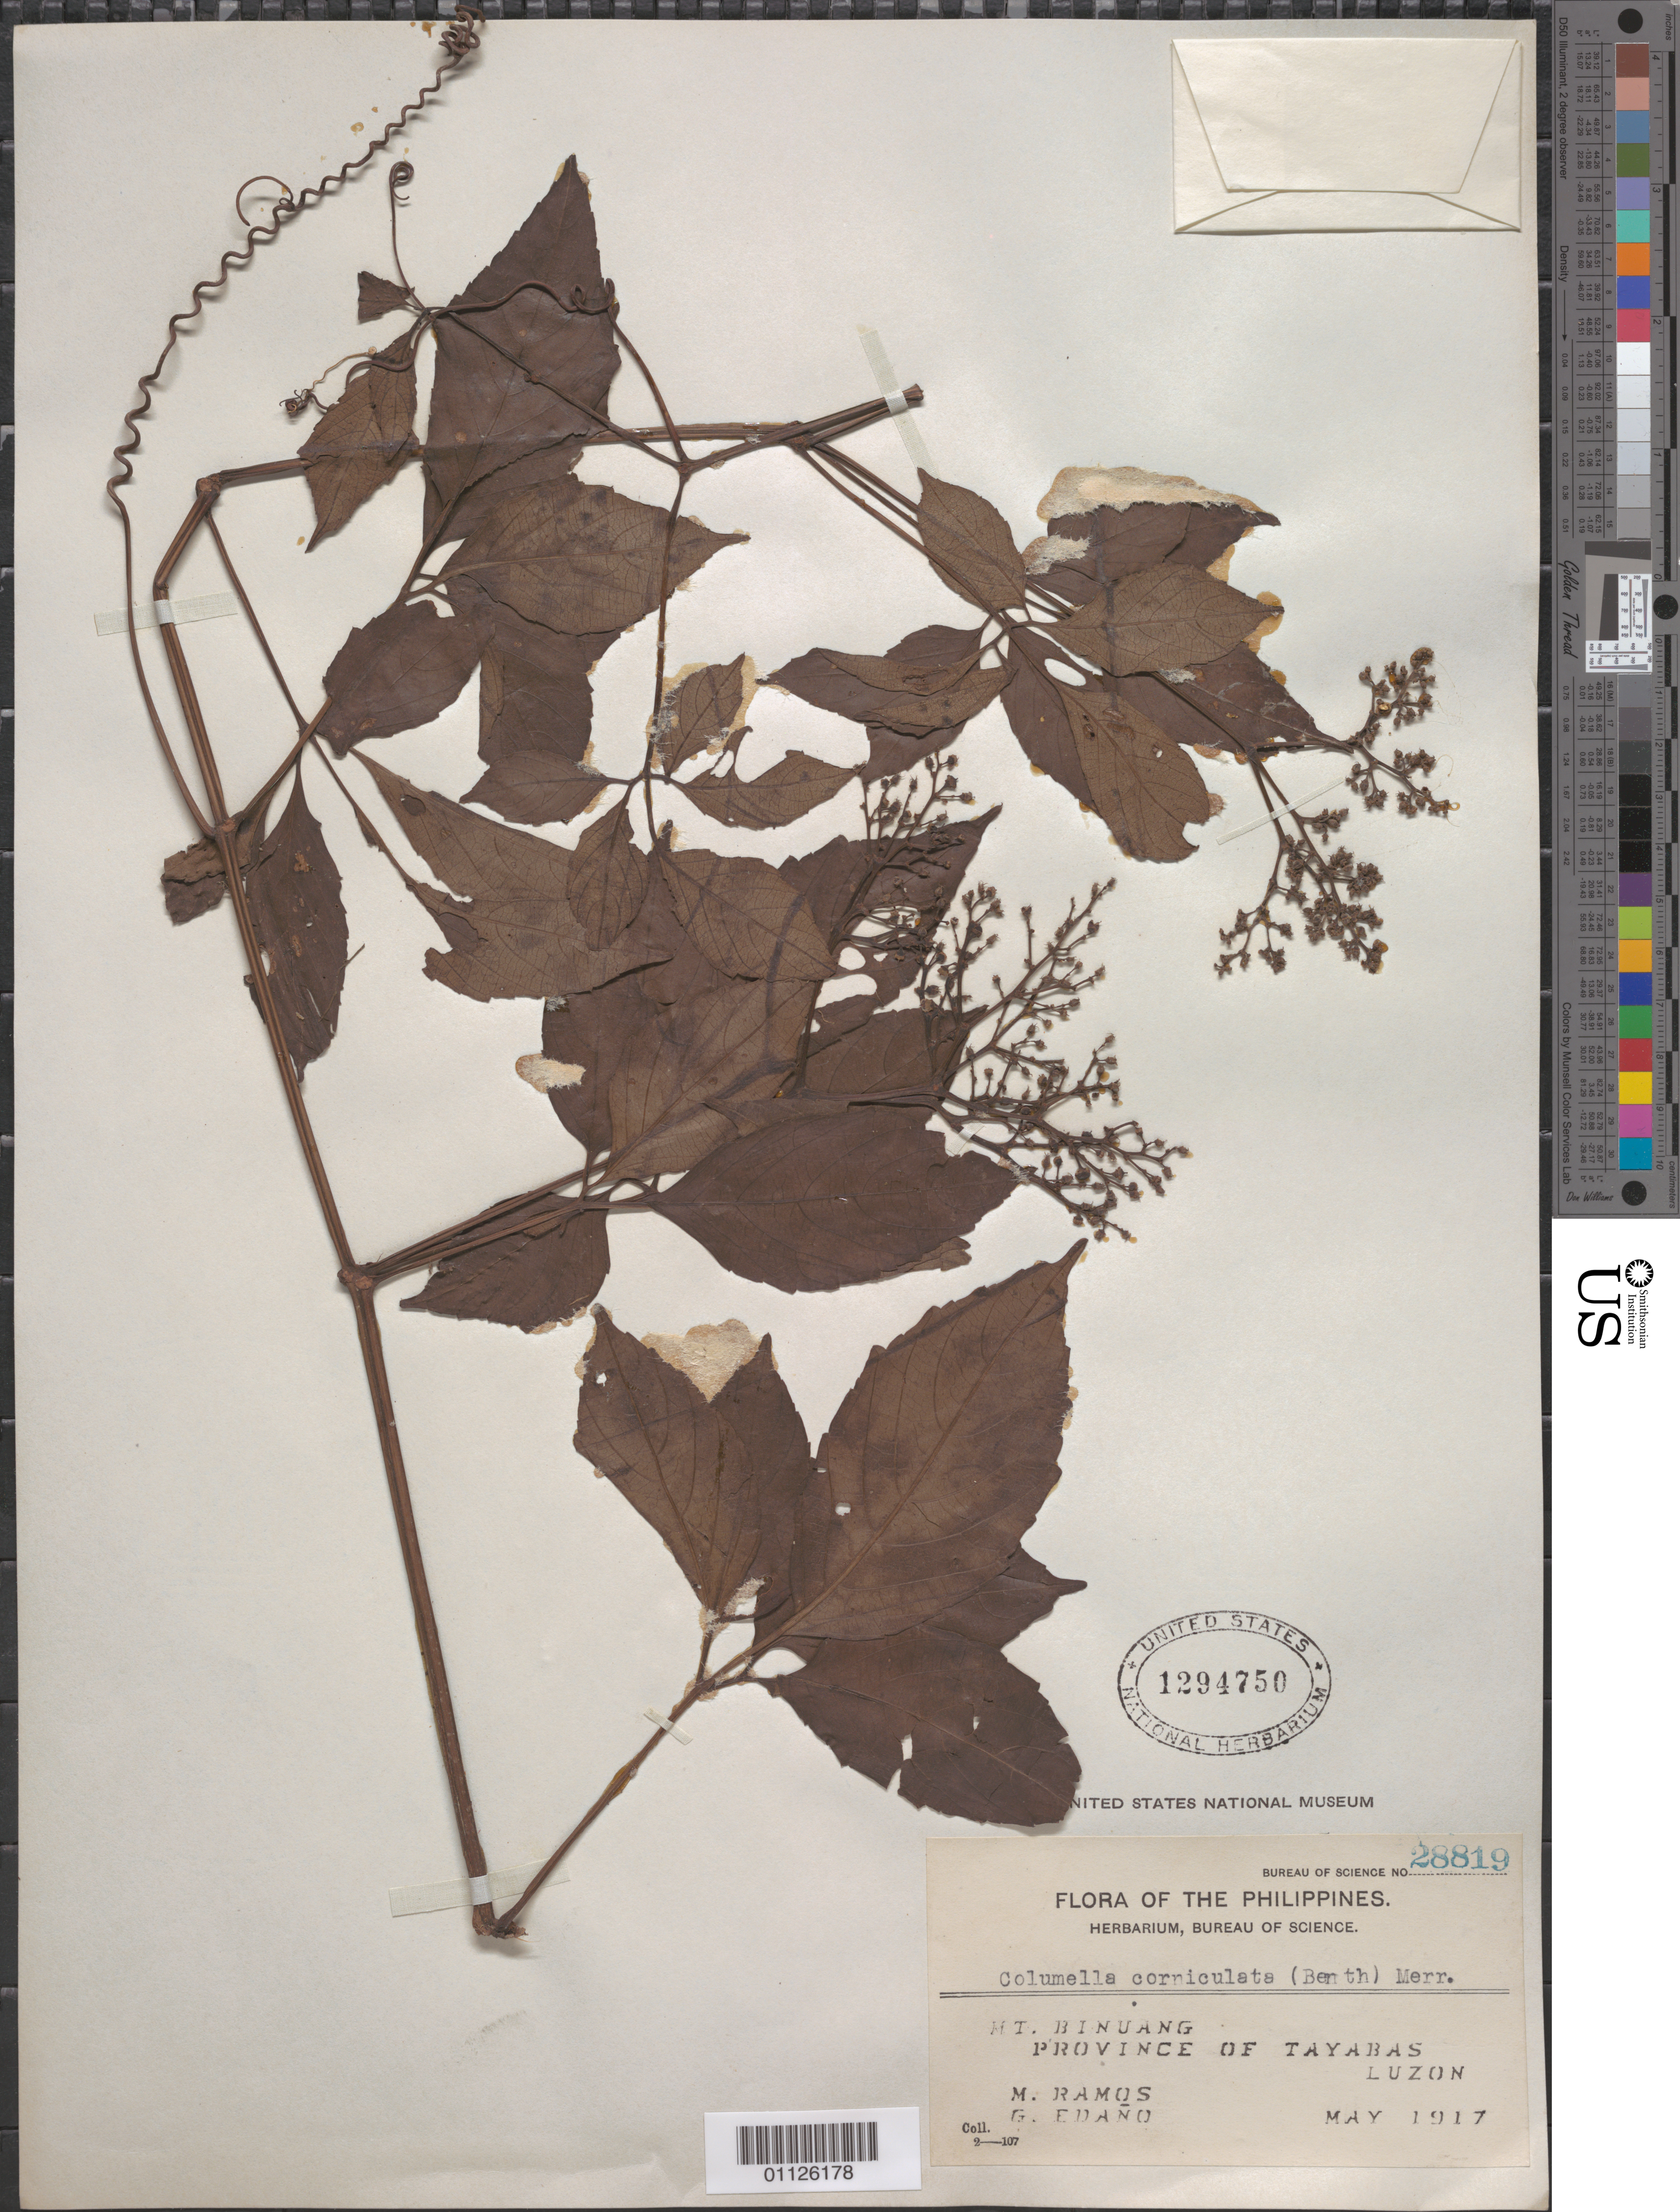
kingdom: Plantae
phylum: Tracheophyta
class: Magnoliopsida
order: Vitales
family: Vitaceae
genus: Cissus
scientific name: Cissus corniculata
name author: (Benth.) Planch.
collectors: M. Ramos & G. Edaño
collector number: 28819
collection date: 1917-05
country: Philippines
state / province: Calabarzon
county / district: Quezon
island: Luzon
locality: Mt Binuang. Luzon. Tayabas.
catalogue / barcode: US 1294750